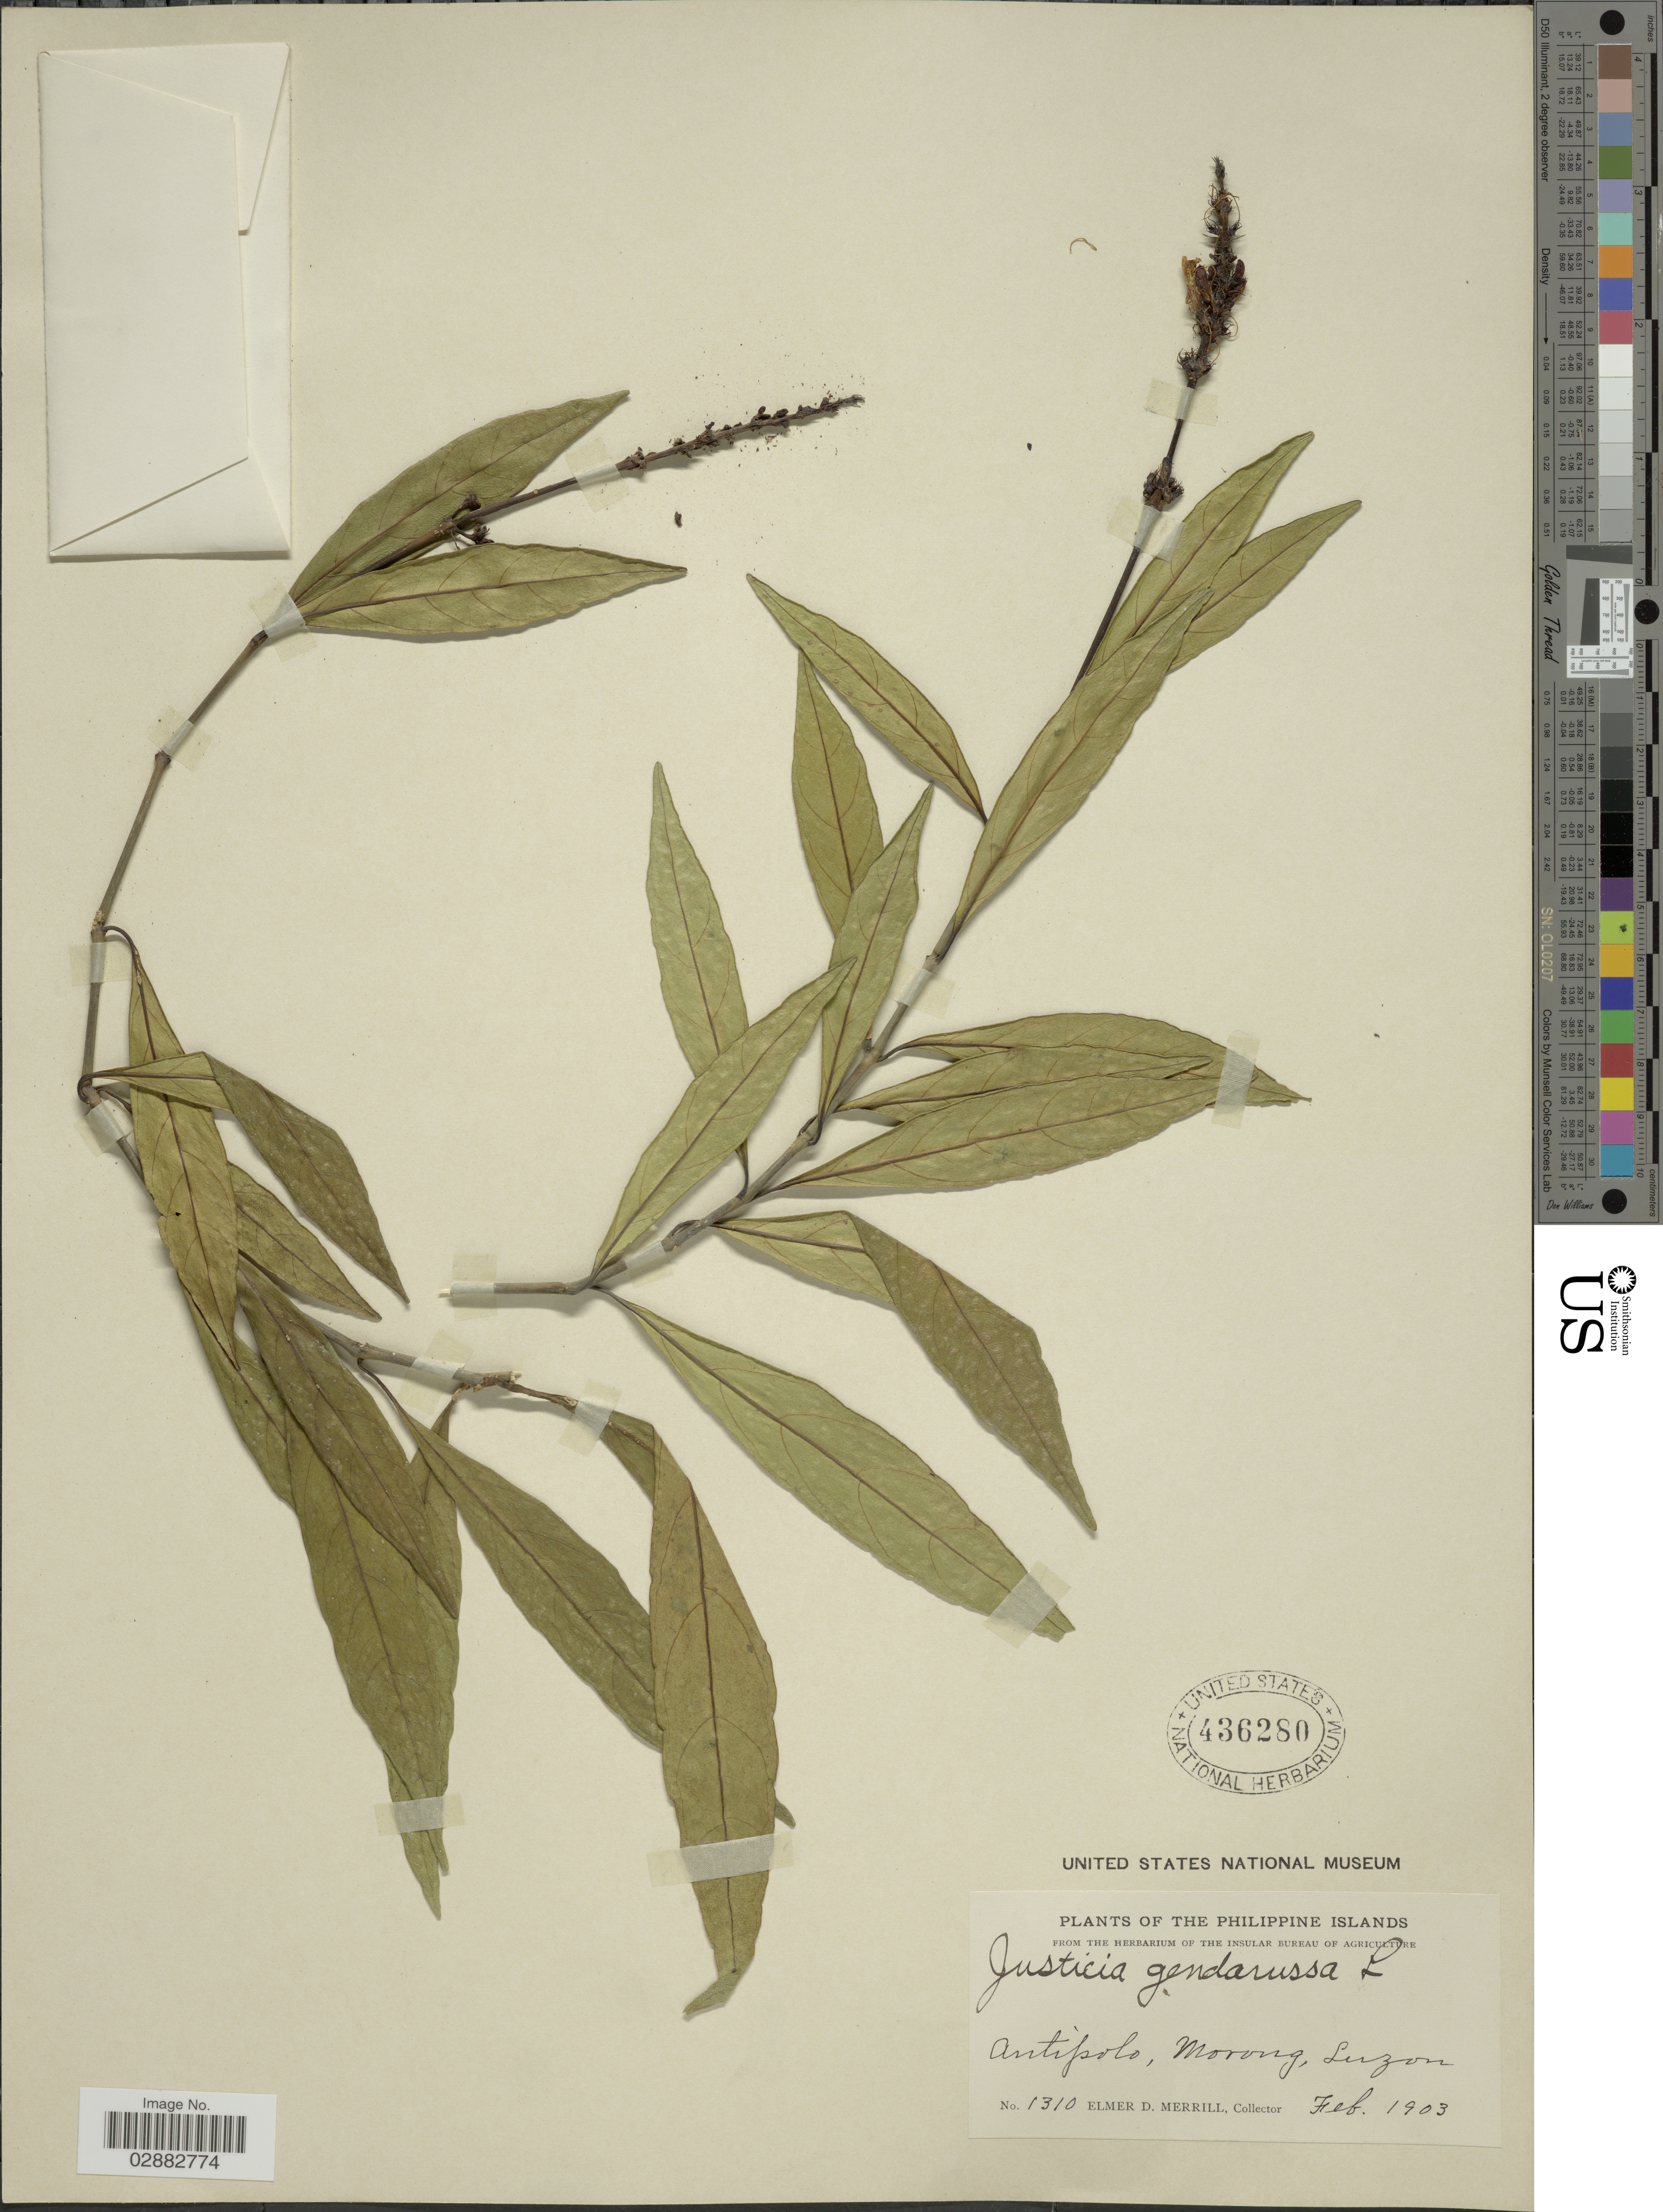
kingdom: Plantae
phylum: Tracheophyta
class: Magnoliopsida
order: Lamiales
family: Acanthaceae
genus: Justicia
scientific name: Justicia gendarussa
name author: Burm. f.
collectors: E. D. Merrill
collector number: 1310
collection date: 1903-02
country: Philippines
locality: Antipolo, Morong, Luzon.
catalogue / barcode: US 436280